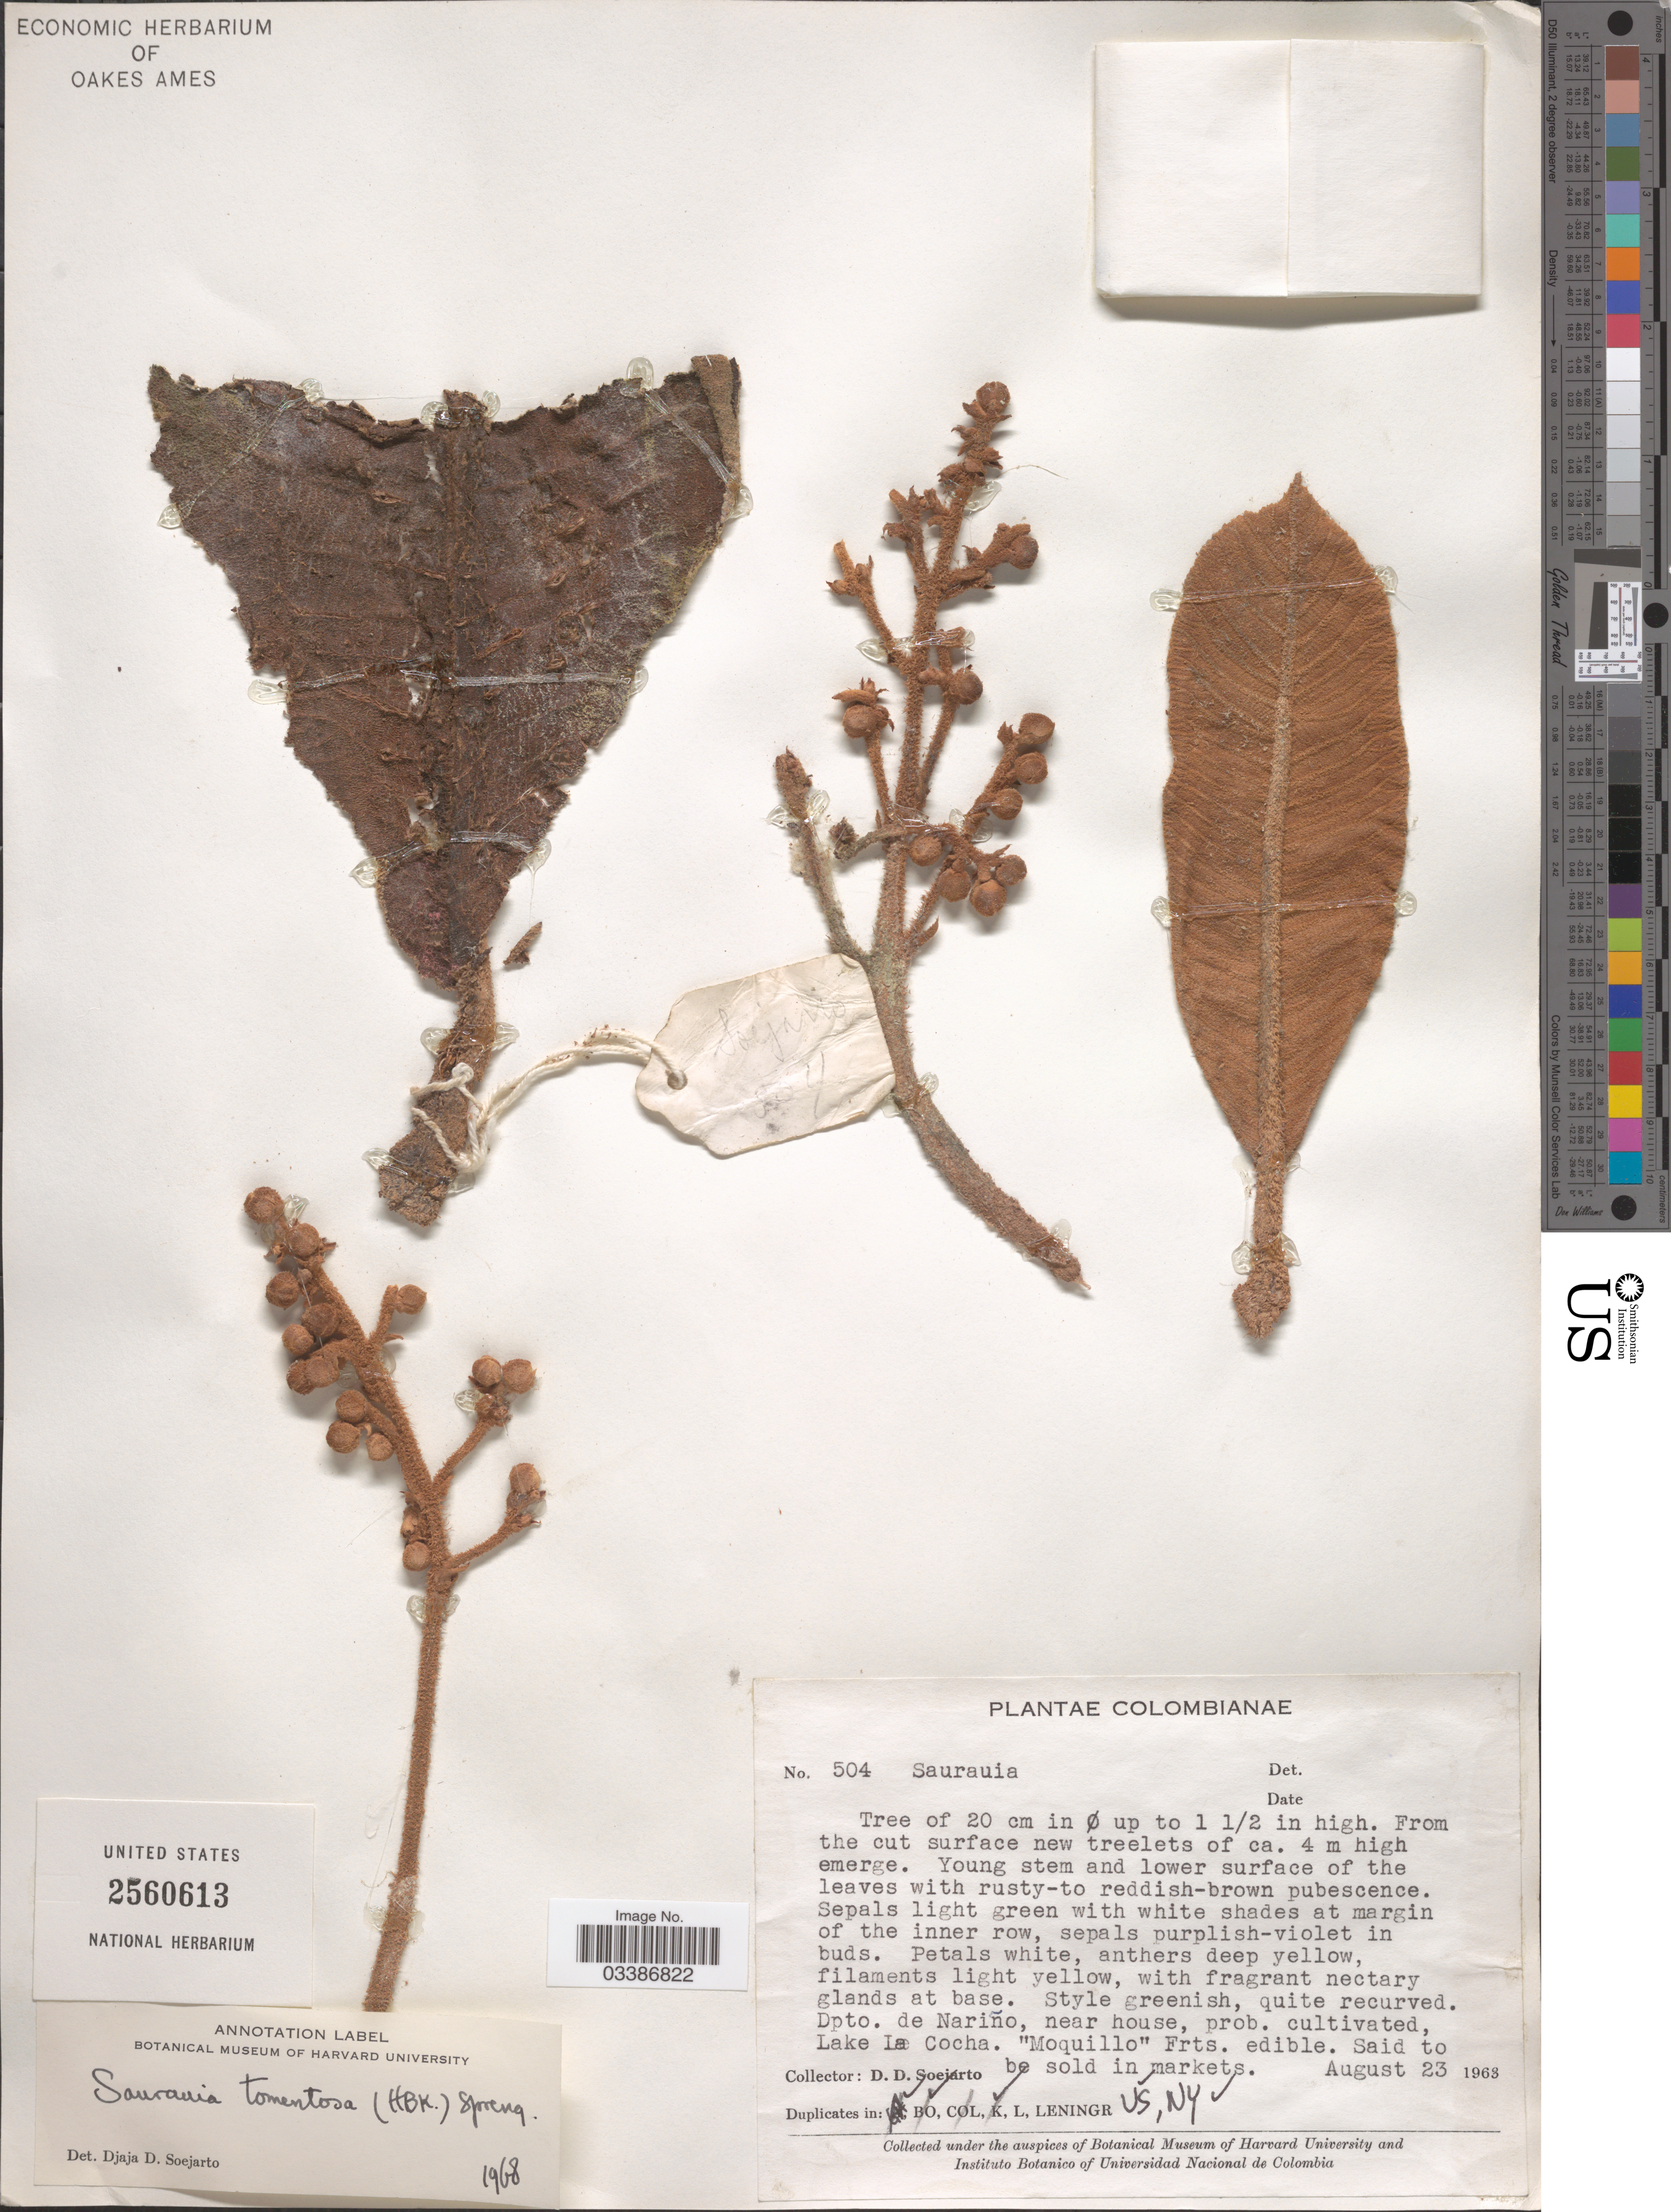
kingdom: Plantae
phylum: Tracheophyta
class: Magnoliopsida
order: Ericales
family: Actinidiaceae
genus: Saurauia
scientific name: Saurauia tomentosa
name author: (Kunth) Spreng.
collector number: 504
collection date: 1963-08-23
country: Colombia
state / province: Nariño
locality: Dpto. de Nariño, near house, prob. cultivated, Lake La Cocha.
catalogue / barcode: US 2560613